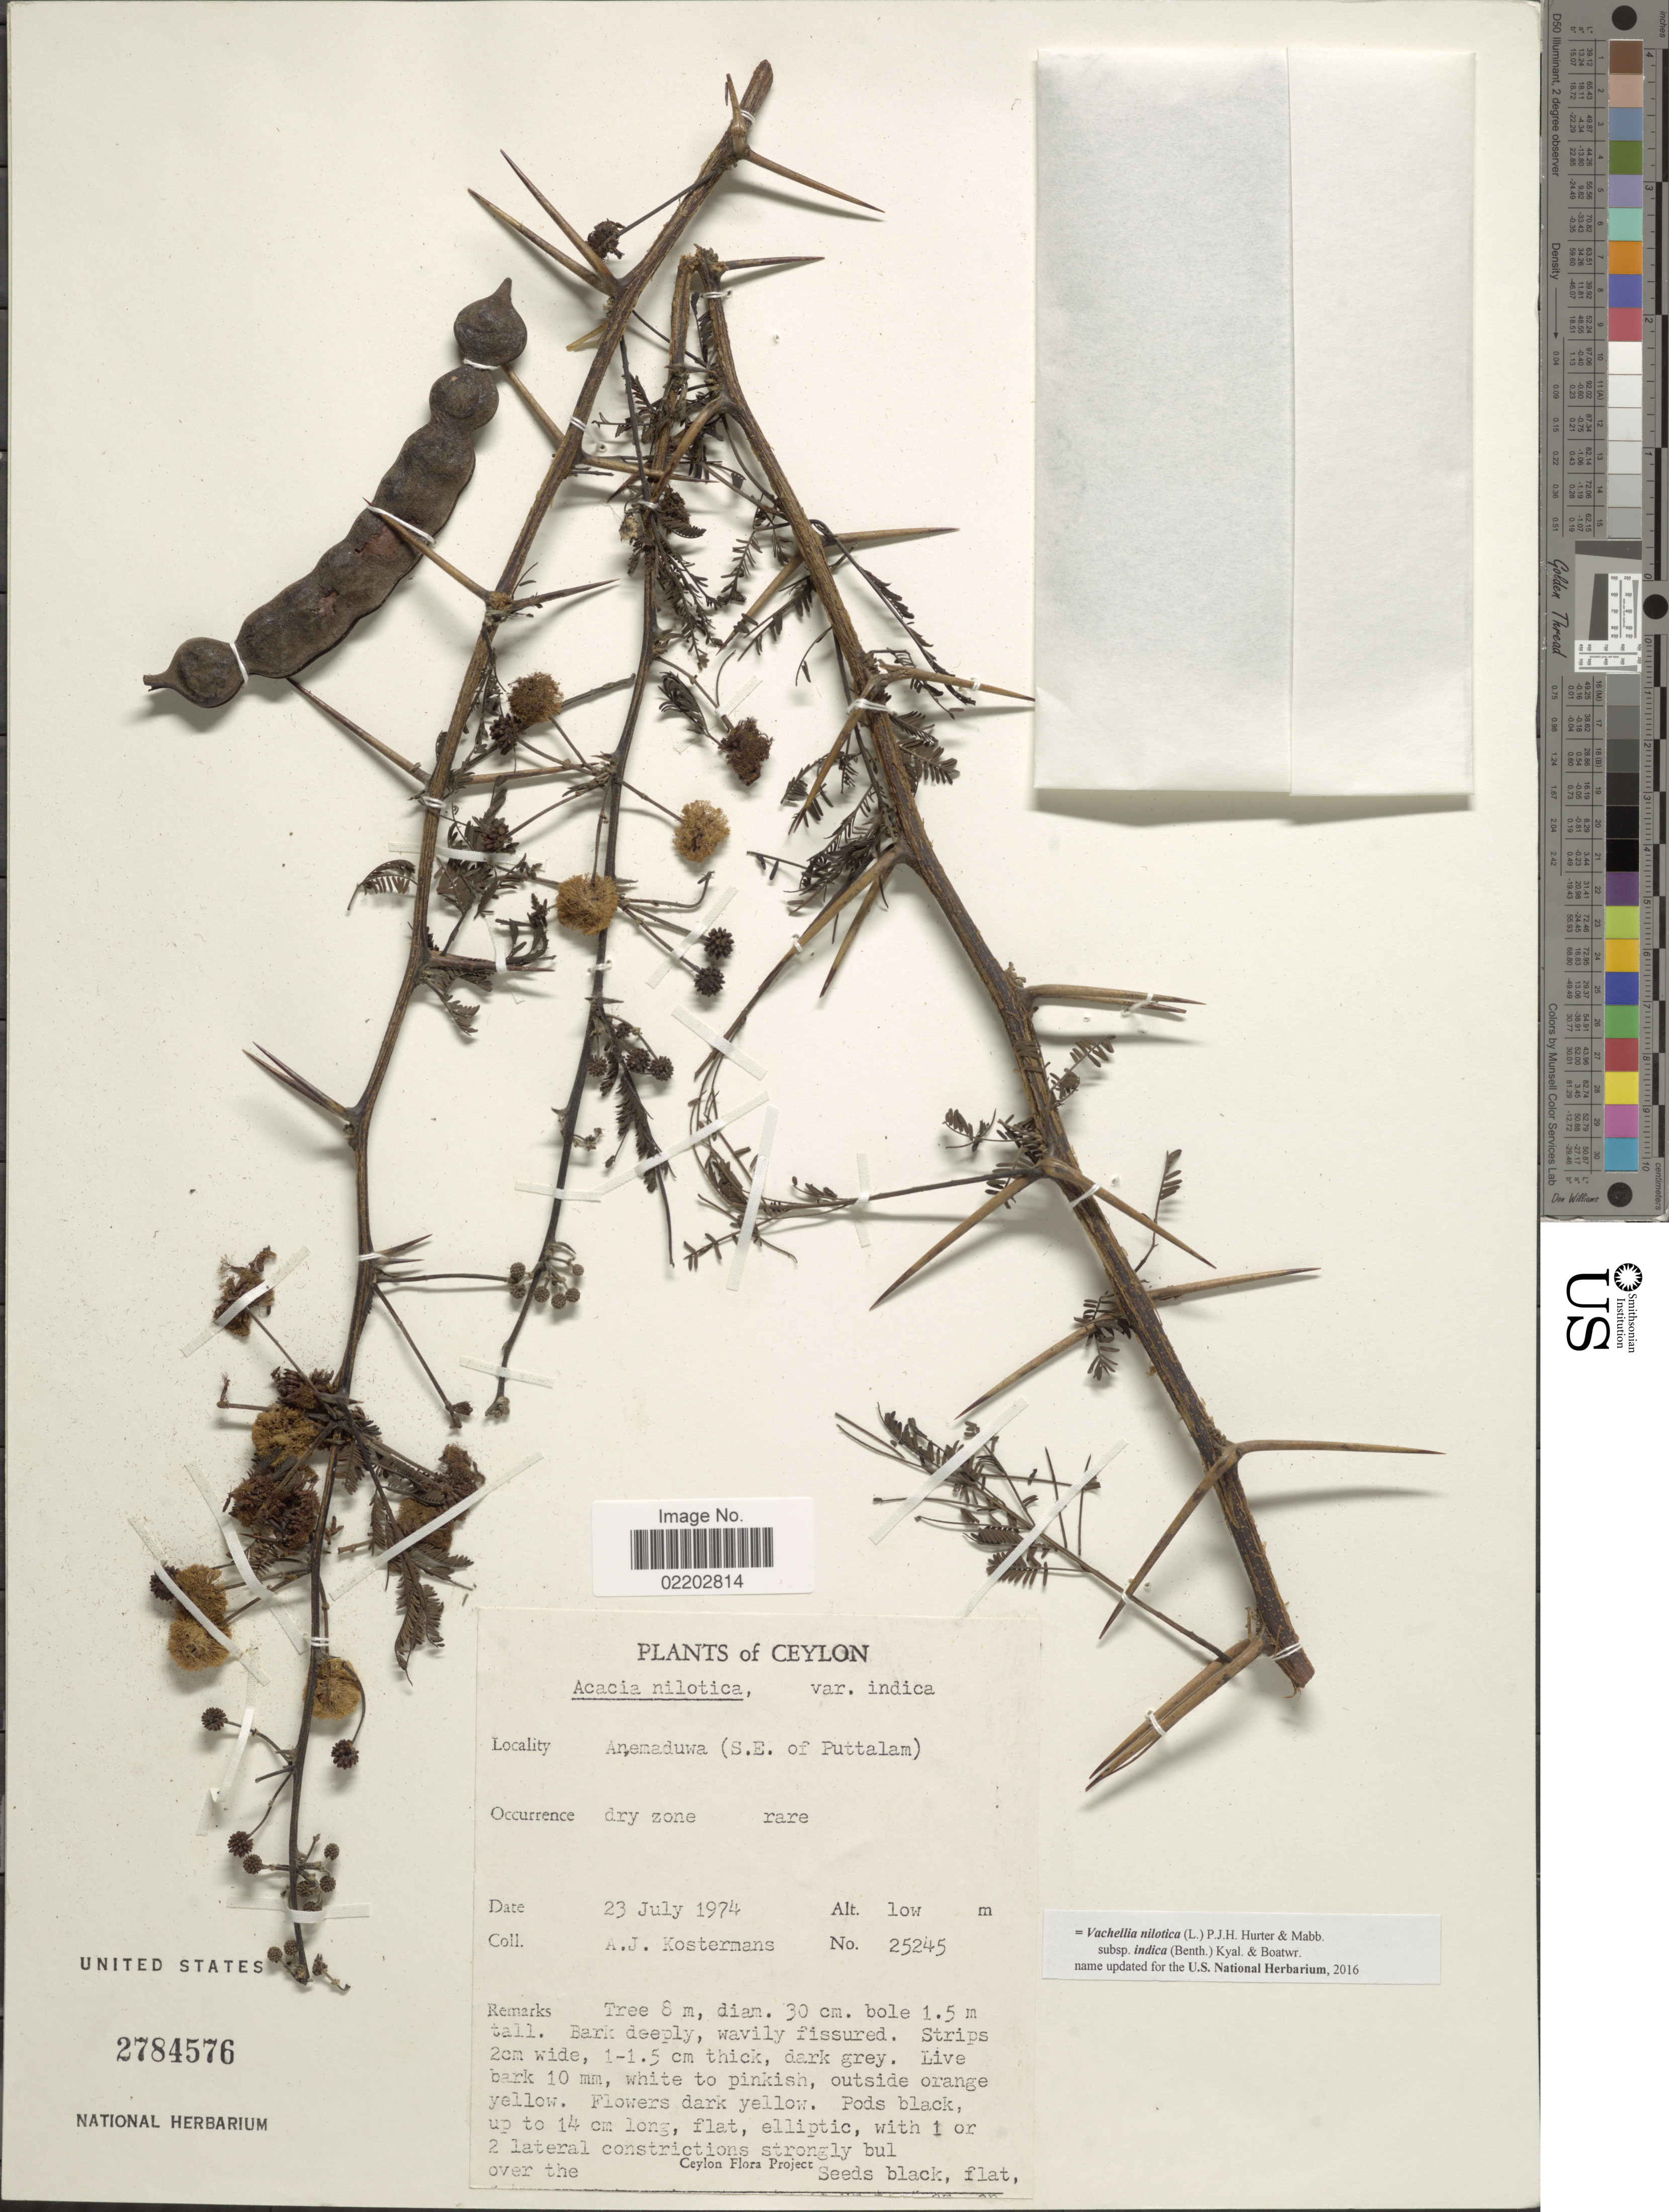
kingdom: Plantae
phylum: Tracheophyta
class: Magnoliopsida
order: Fabales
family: Fabaceae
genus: Vachellia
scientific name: Vachellia nilotica subsp. indica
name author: (Benth.) Kyal. & Boatwr.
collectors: A. J. G. Kostermans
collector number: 25245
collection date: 1974-07-23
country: Sri Lanka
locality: Ceylon, Anemaduwa (S.E. of Puttalam), dry zone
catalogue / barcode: US 2784576